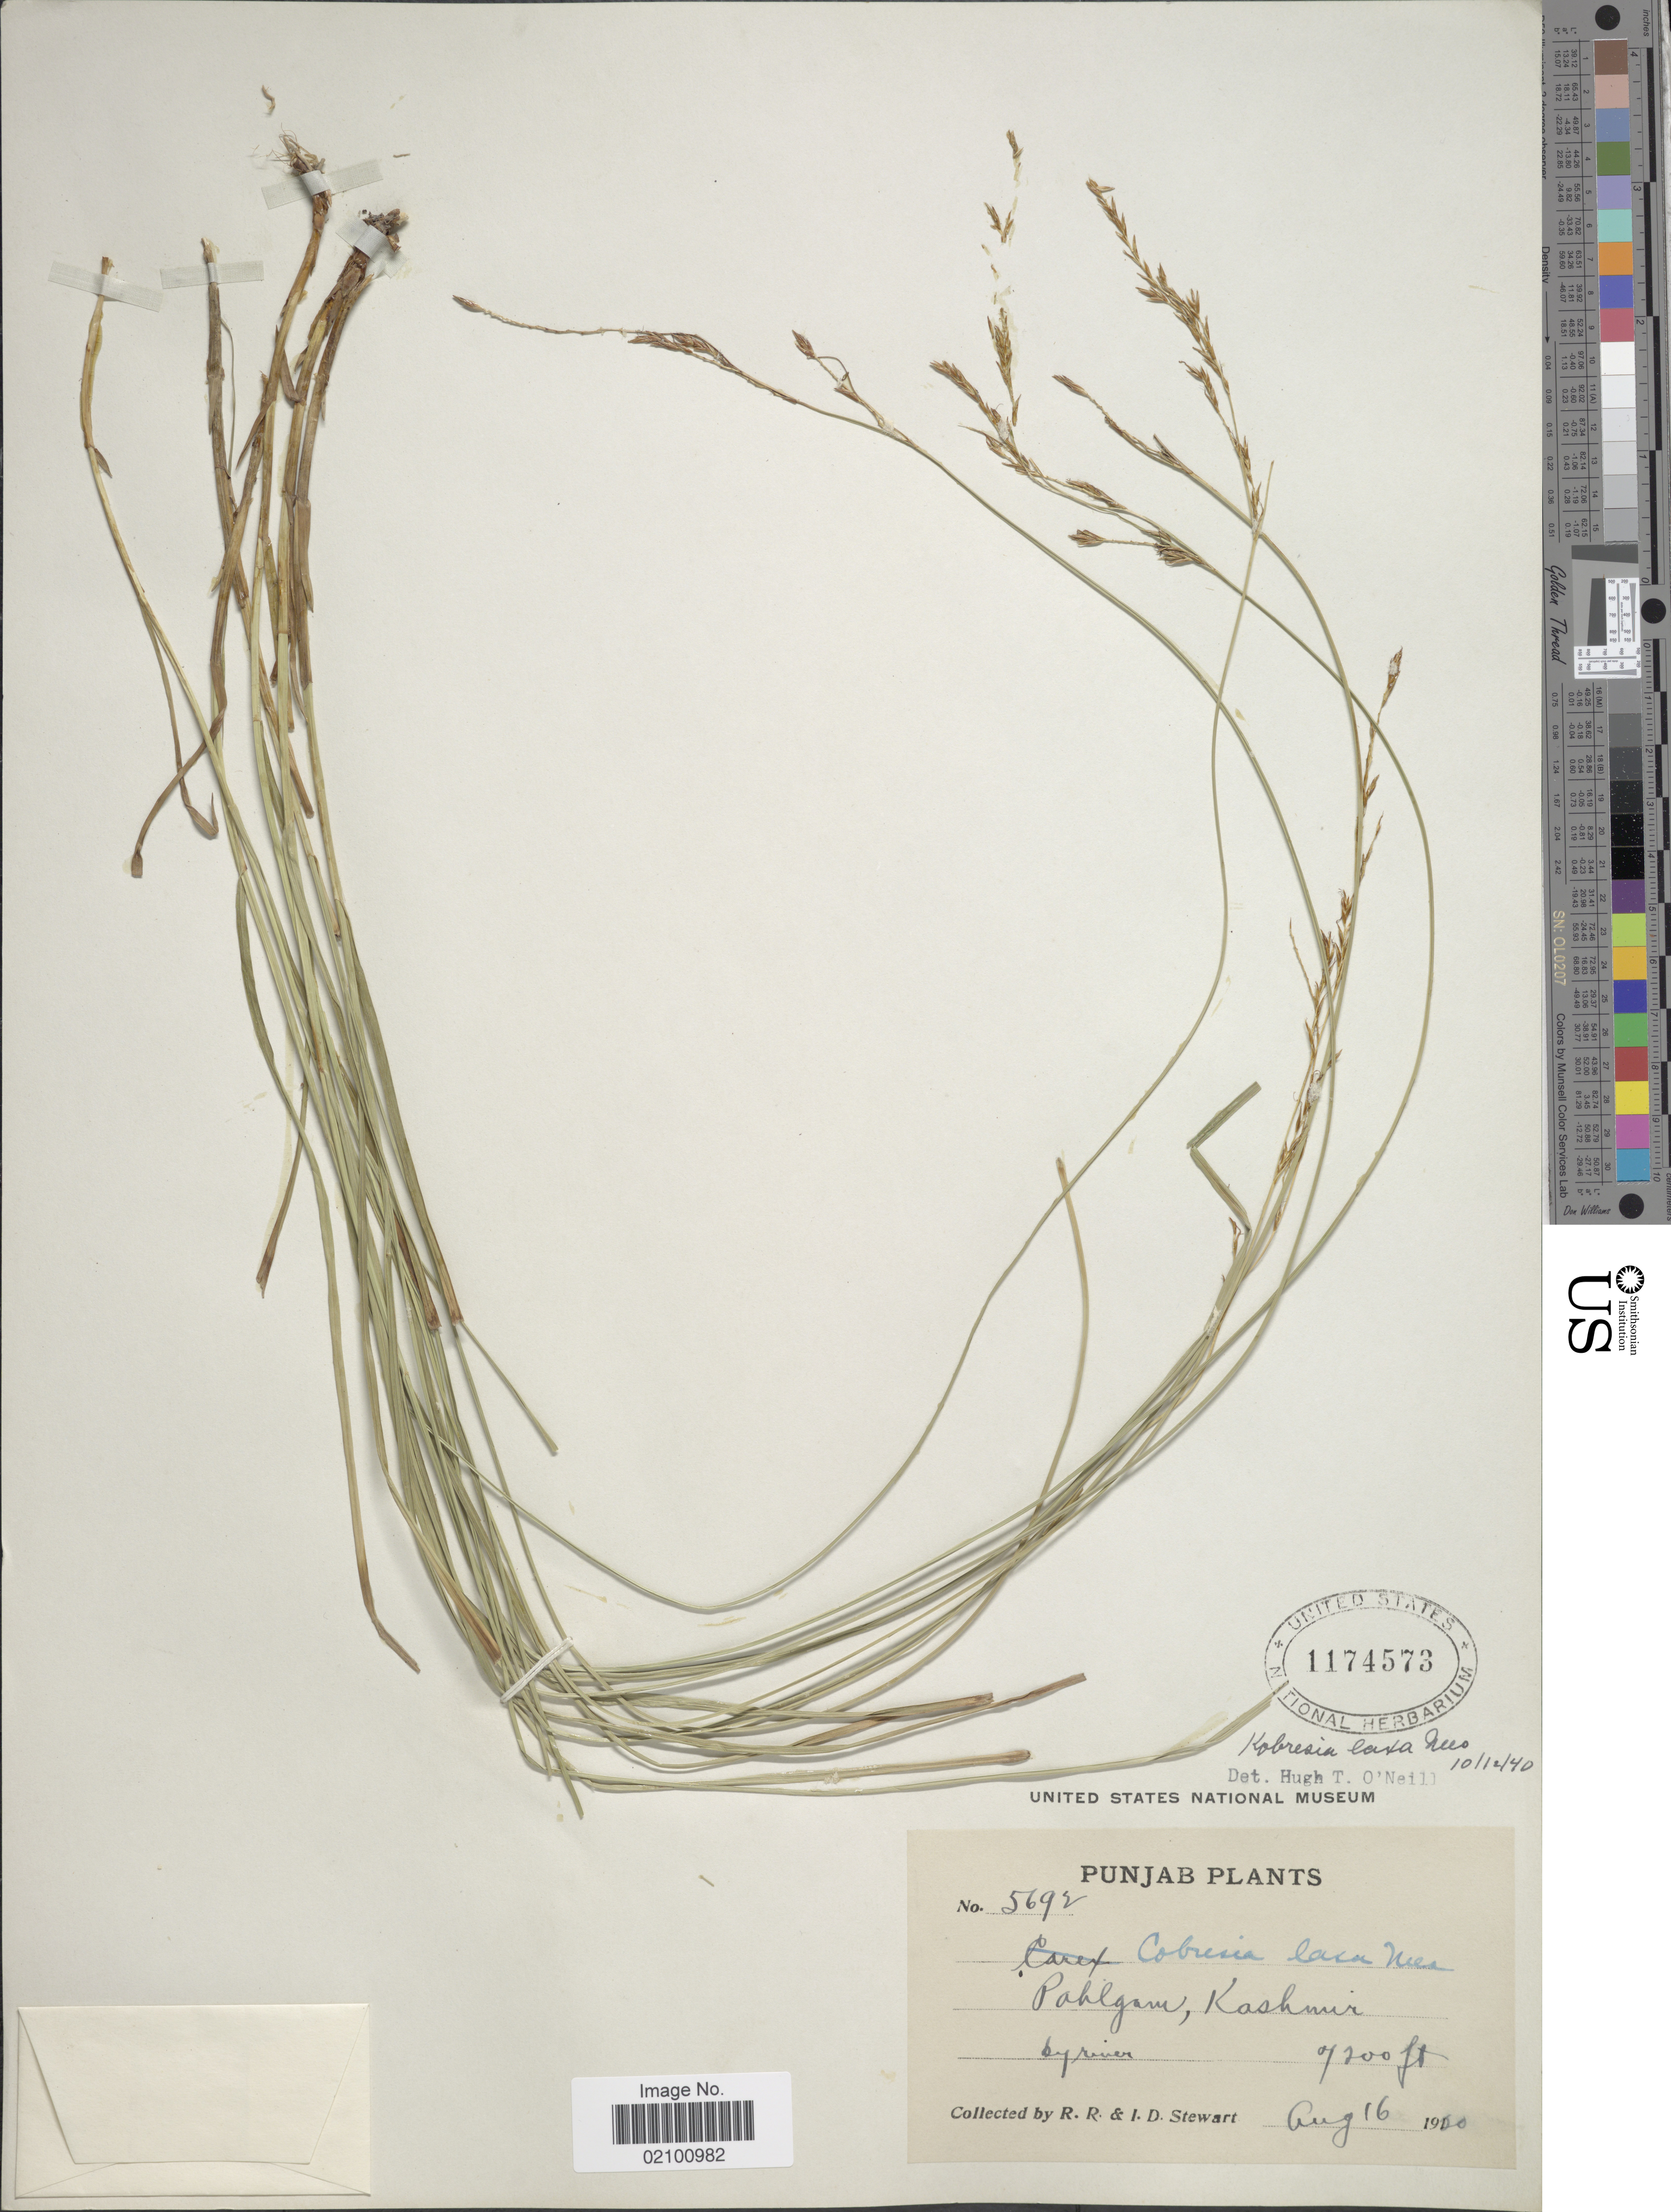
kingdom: Plantae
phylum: Tracheophyta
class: Liliopsida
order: Poales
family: Cyperaceae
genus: Carex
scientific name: Carex pseudolaxa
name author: (C.B. Clarke) O. Yano & S.R. Zhang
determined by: Strong, M. T., (US), Smithsonian Institution - National Museum of Natural History (UNITED STATES)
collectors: R. R. Stewart & I. Stewart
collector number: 5692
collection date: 1920-08-16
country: India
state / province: Jammu and Kashmir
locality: Pahlgam, Kashmir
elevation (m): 2195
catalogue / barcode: US 1174573